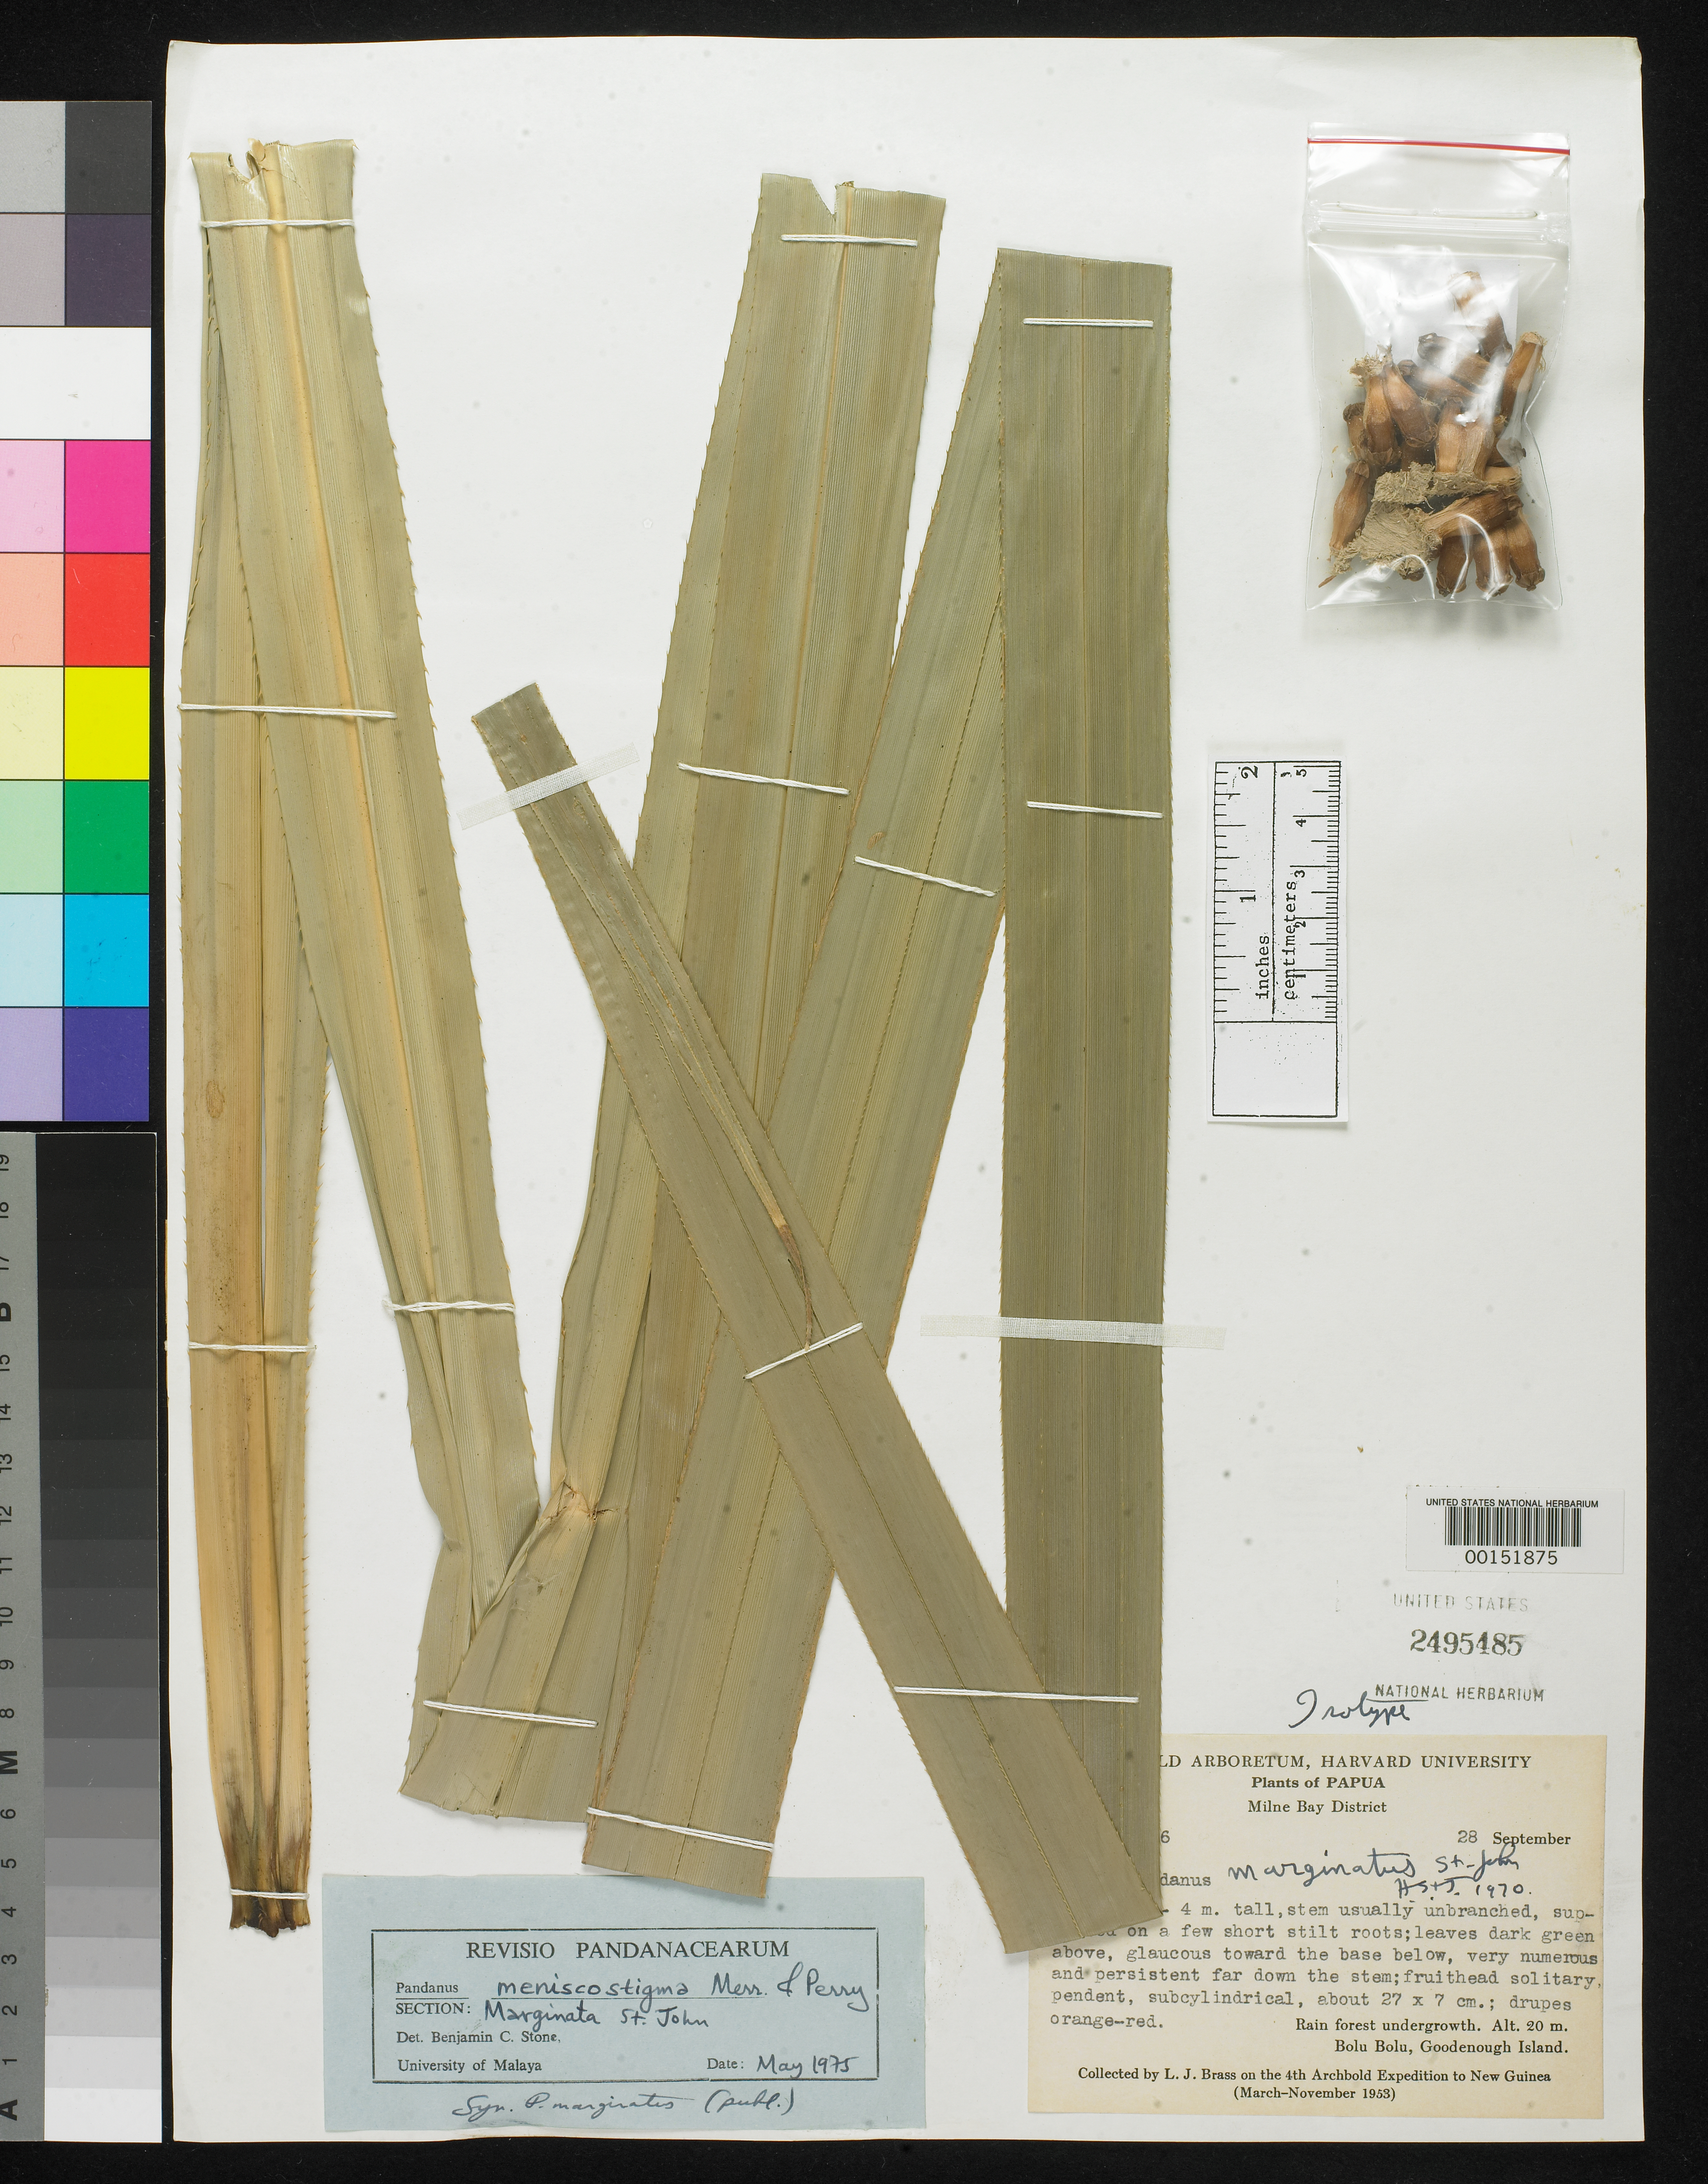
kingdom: Plantae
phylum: Tracheophyta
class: Liliopsida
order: Pandanales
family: Pandanaceae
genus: Pandanus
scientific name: Pandanus marginatus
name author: H. St. John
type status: Isotype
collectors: L. J. Brass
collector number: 24406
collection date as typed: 28 Sep 1953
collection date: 1953-09-28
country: Papua New Guinea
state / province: Milne Bay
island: Goodenough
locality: Milne Bay District, Bolu Bolu, rain forest undergrowth.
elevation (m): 20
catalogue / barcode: US 2495485